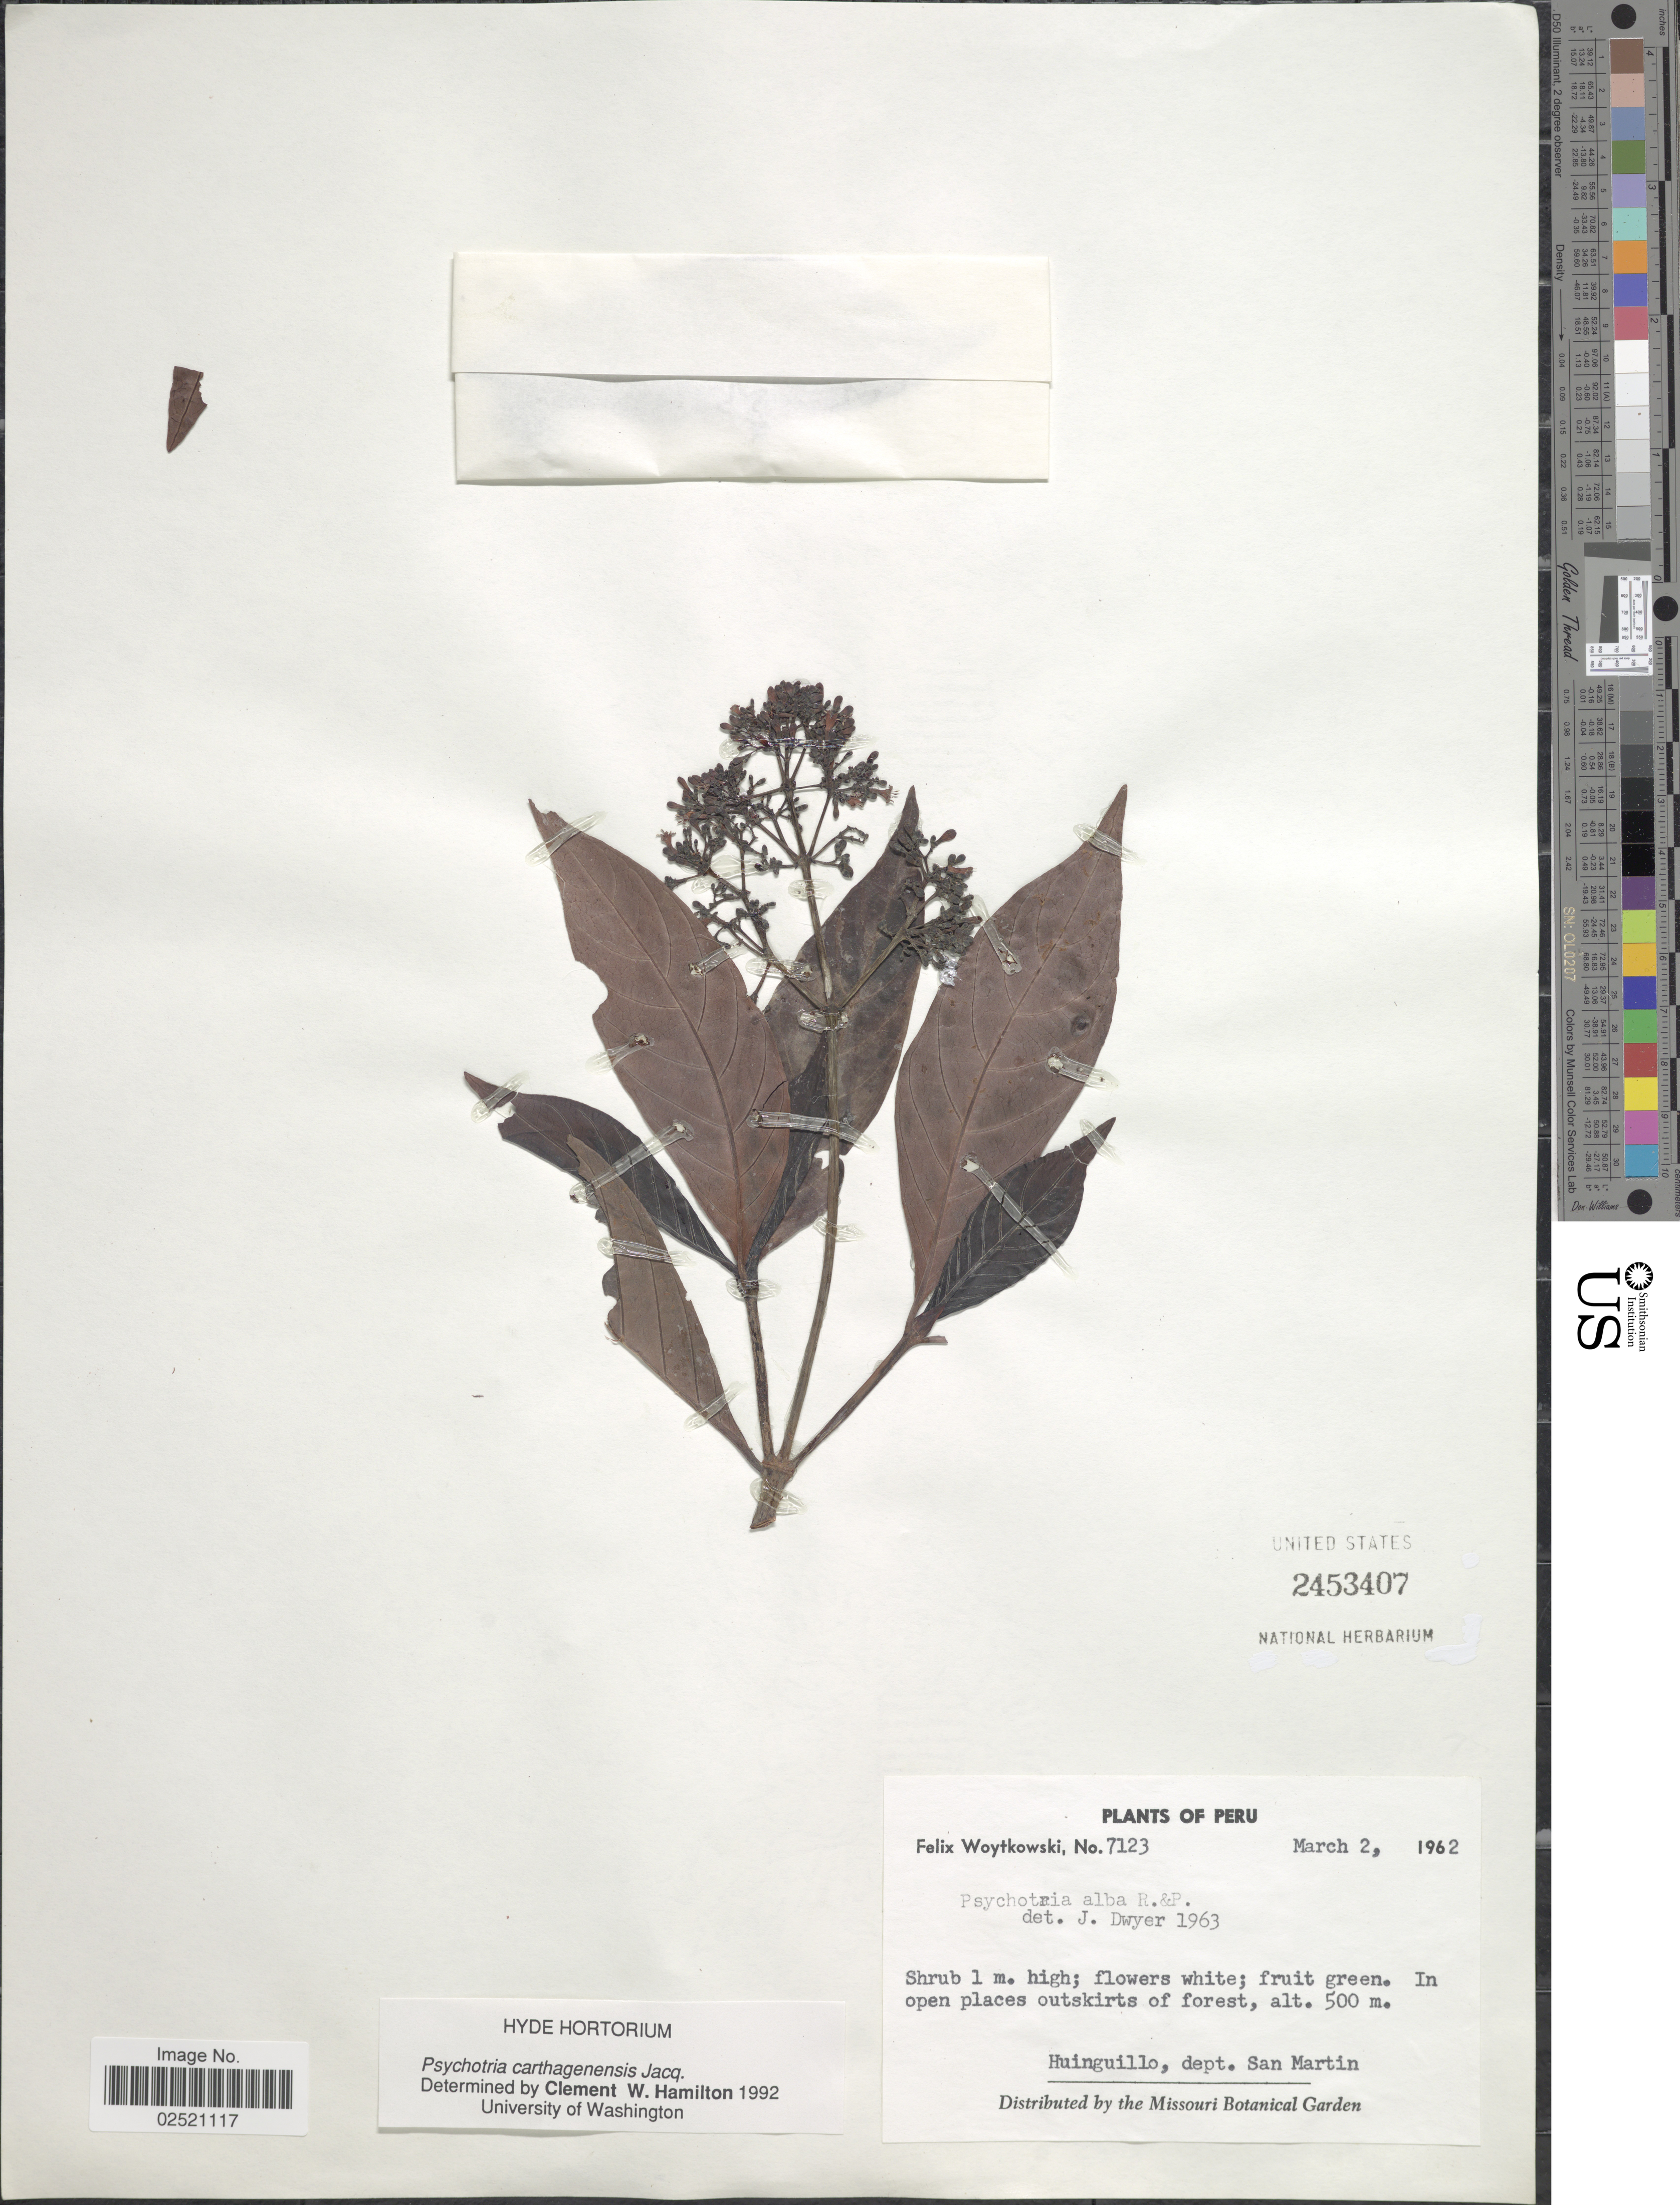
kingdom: Plantae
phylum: Tracheophyta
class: Magnoliopsida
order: Gentianales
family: Rubiaceae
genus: Psychotria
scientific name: Psychotria carthagenensis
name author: Jacq.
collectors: F. Woytkowski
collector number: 7123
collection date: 1962-03-02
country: Peru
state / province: San Martín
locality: In open places outskirts of forest, Huinguillo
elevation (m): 500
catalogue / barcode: US 2453407